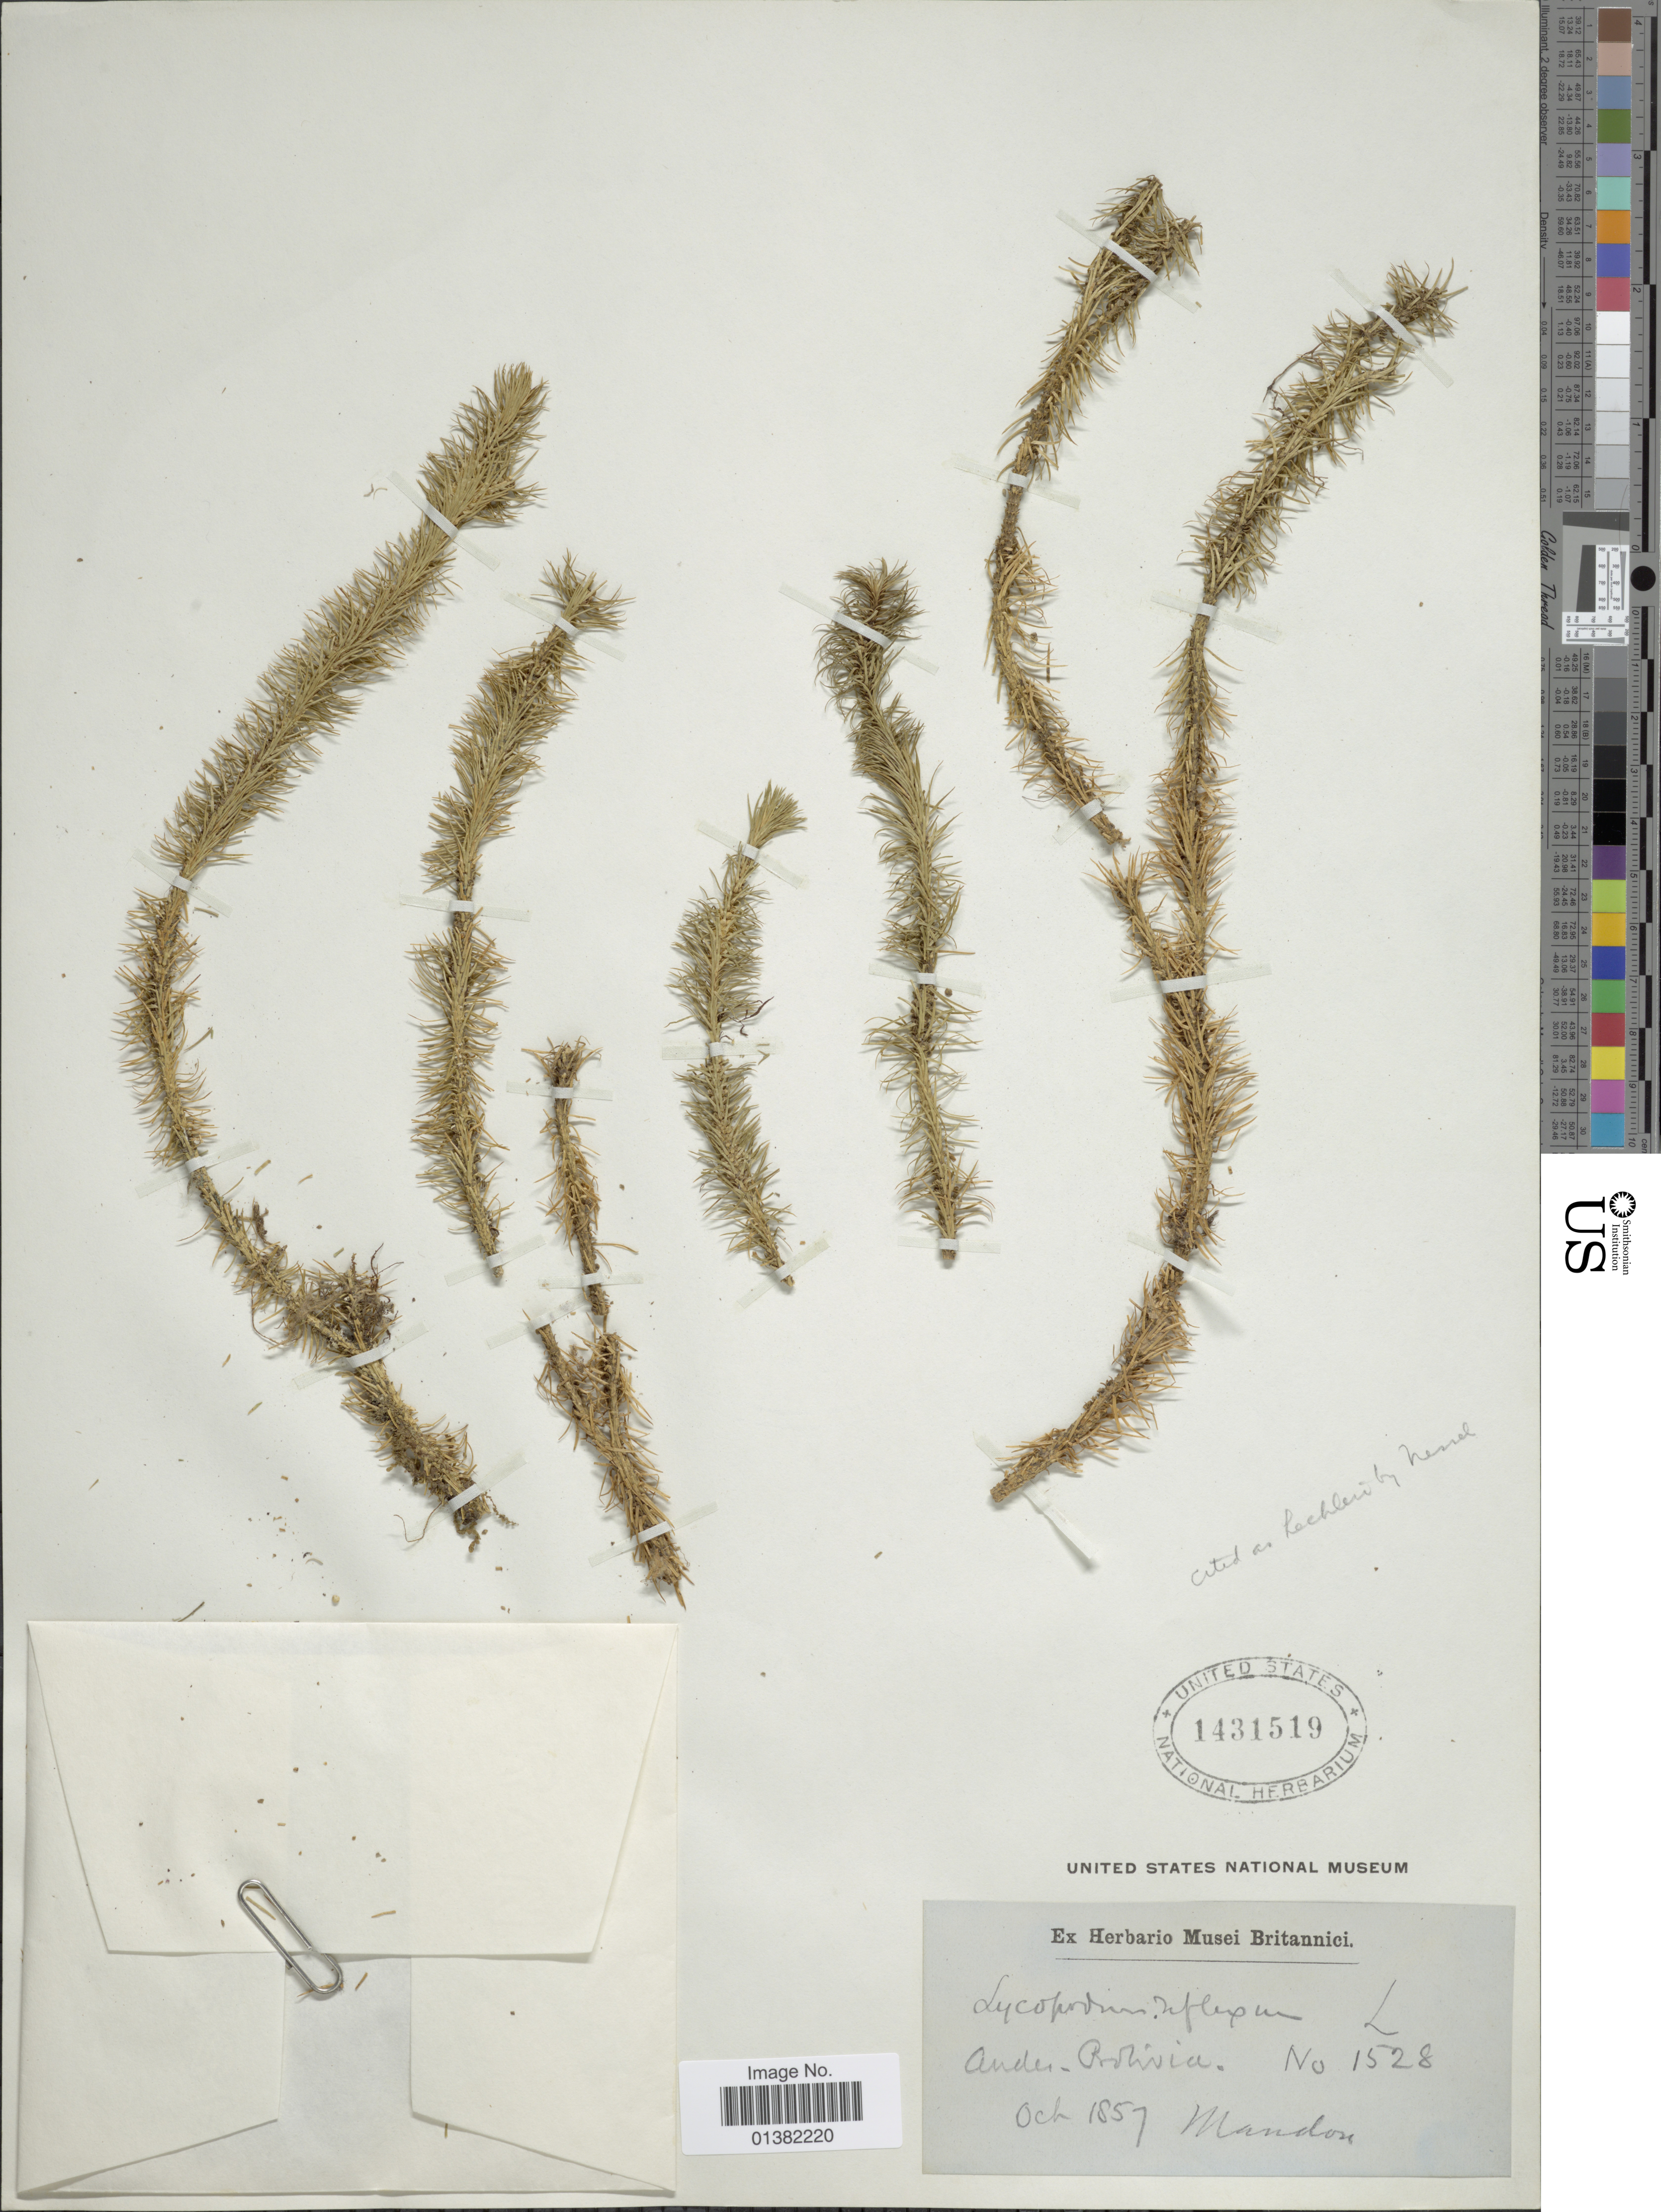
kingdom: Plantae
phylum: Tracheophyta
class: Lycopodiopsida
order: Lycopodiales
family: Lycopodiaceae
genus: Phlegmariurus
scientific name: Phlegmariurus hippurideus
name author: (Christ) B. Øllg.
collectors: Mandon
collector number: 1528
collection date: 1857-10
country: Bolivia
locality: Andes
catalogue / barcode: US 1431519